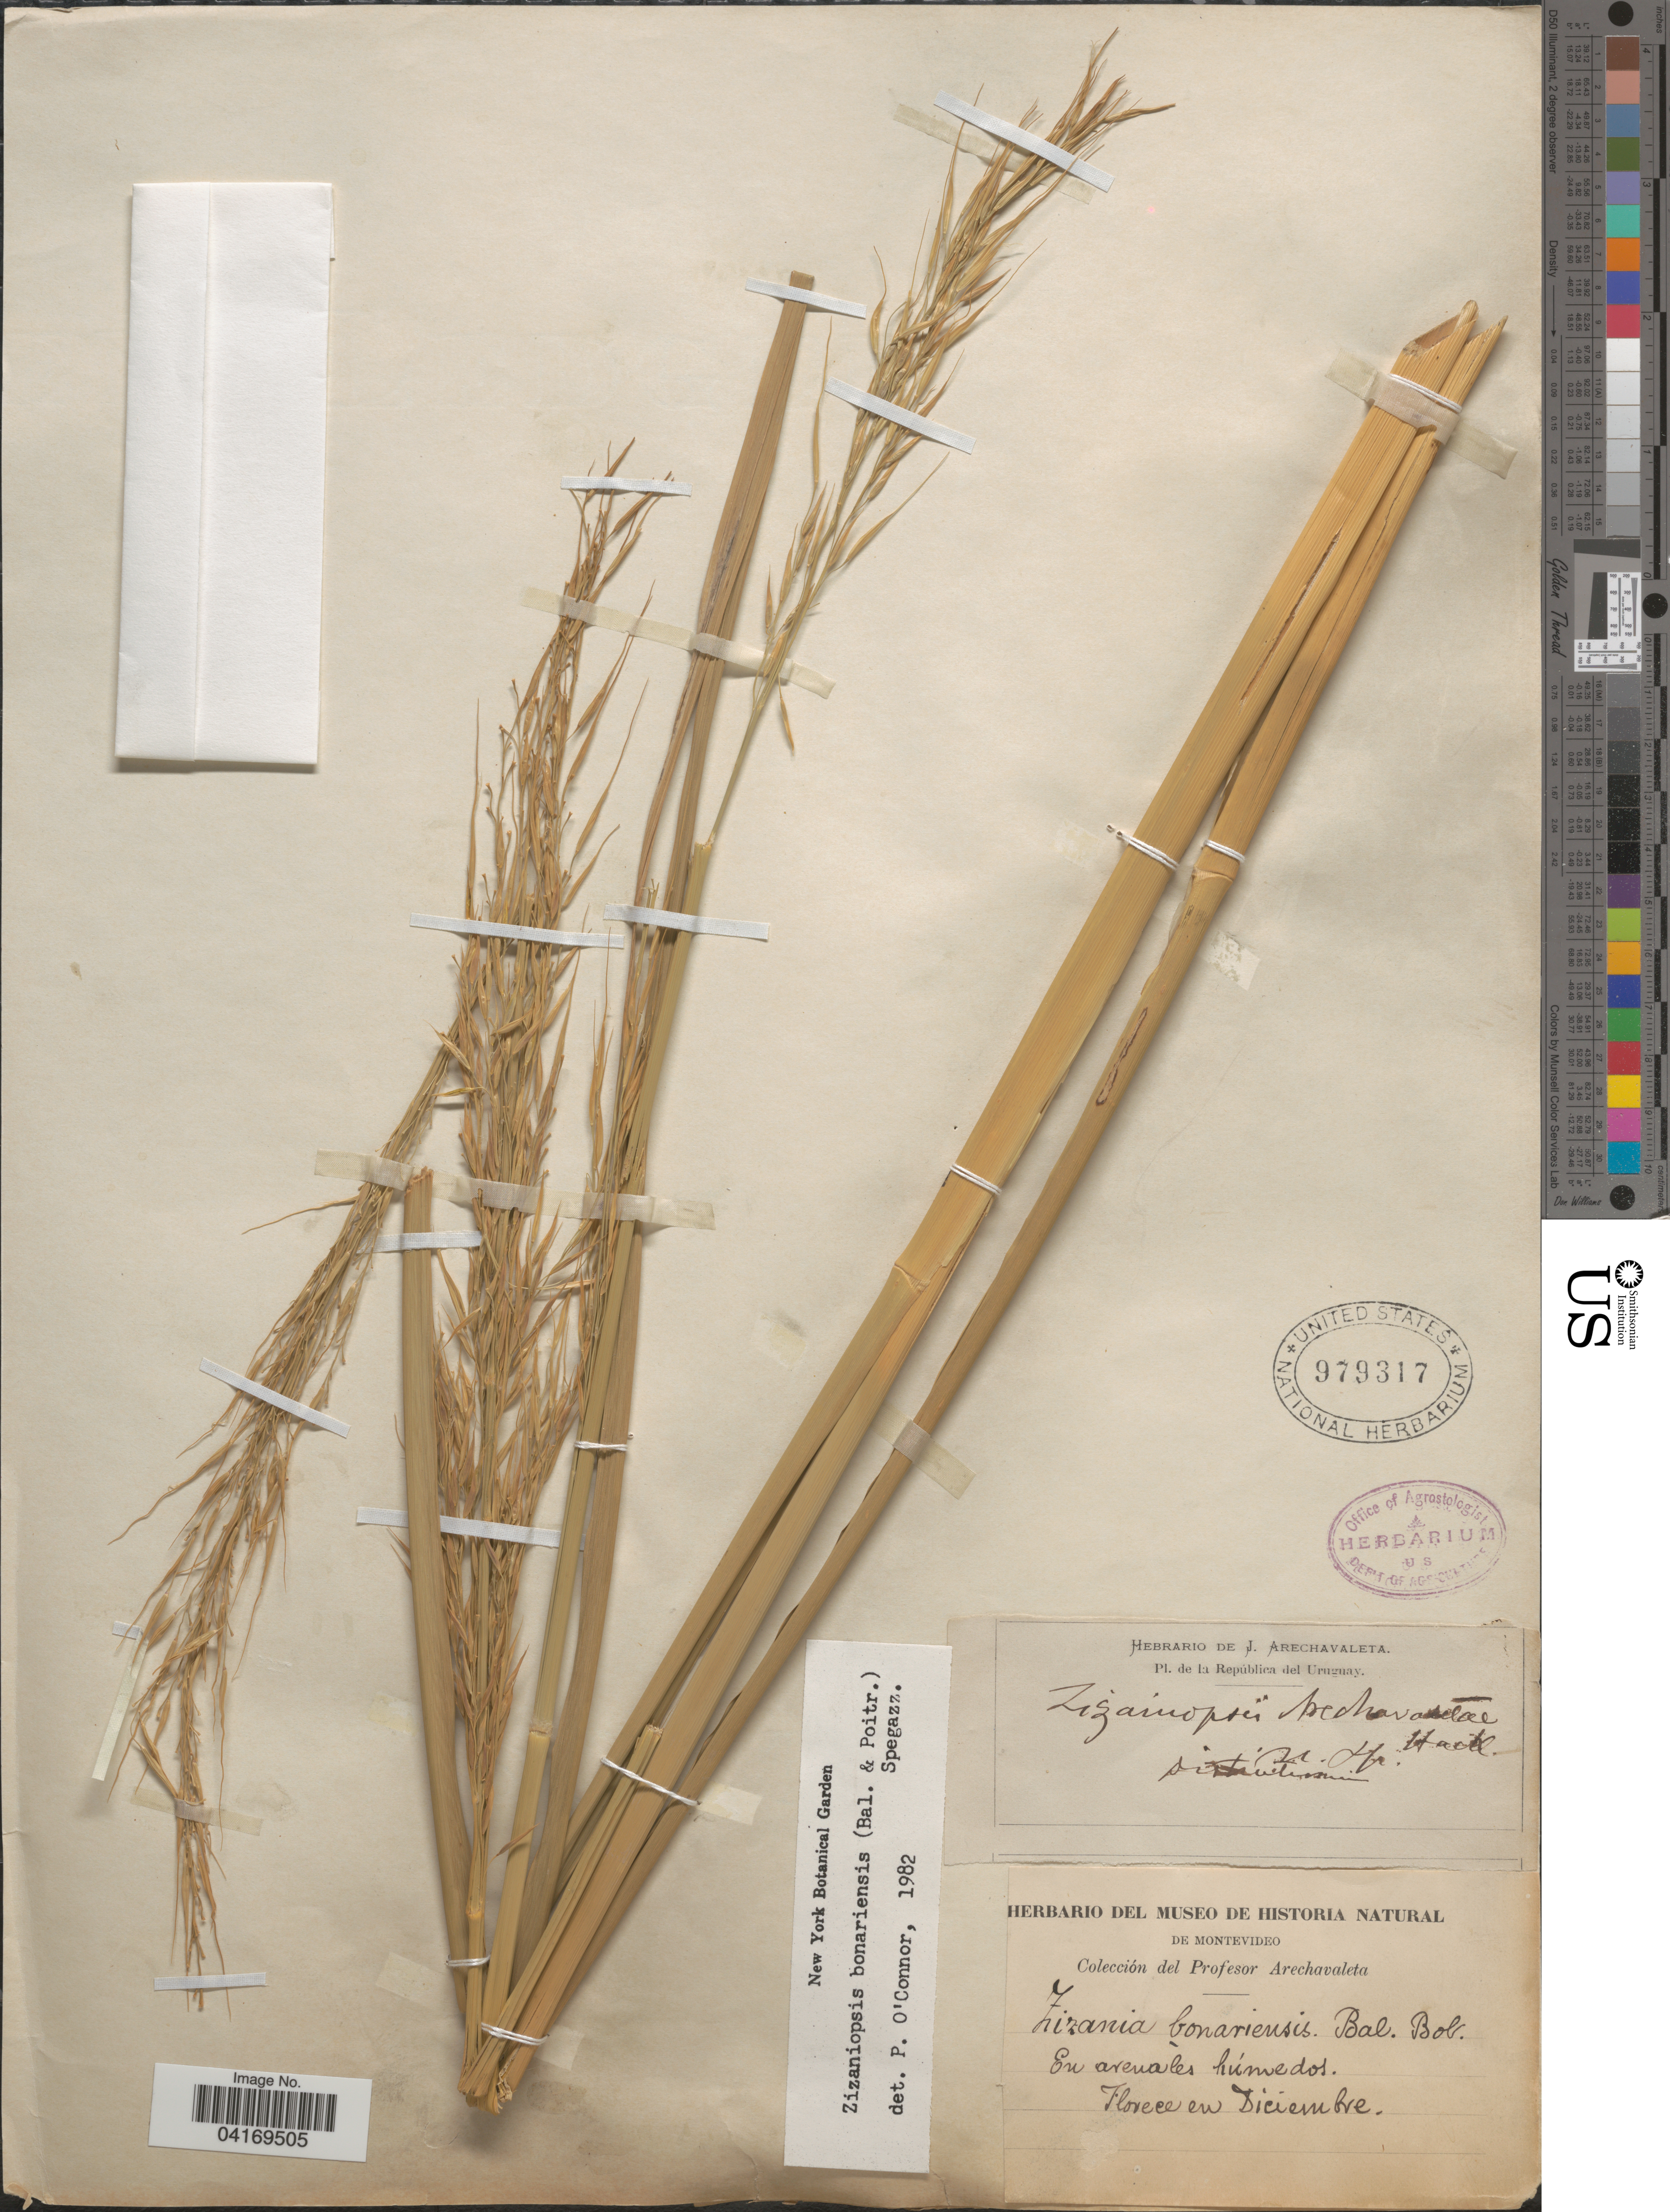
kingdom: Plantae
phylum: Tracheophyta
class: Liliopsida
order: Poales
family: Poaceae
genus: Zizaniopsis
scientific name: Zizaniopsis bonariensis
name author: (Balansa & Poitr.) Speg.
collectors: ex herb. de J. Arechavaleta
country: Uruguay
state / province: Montevideo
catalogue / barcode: US 379317